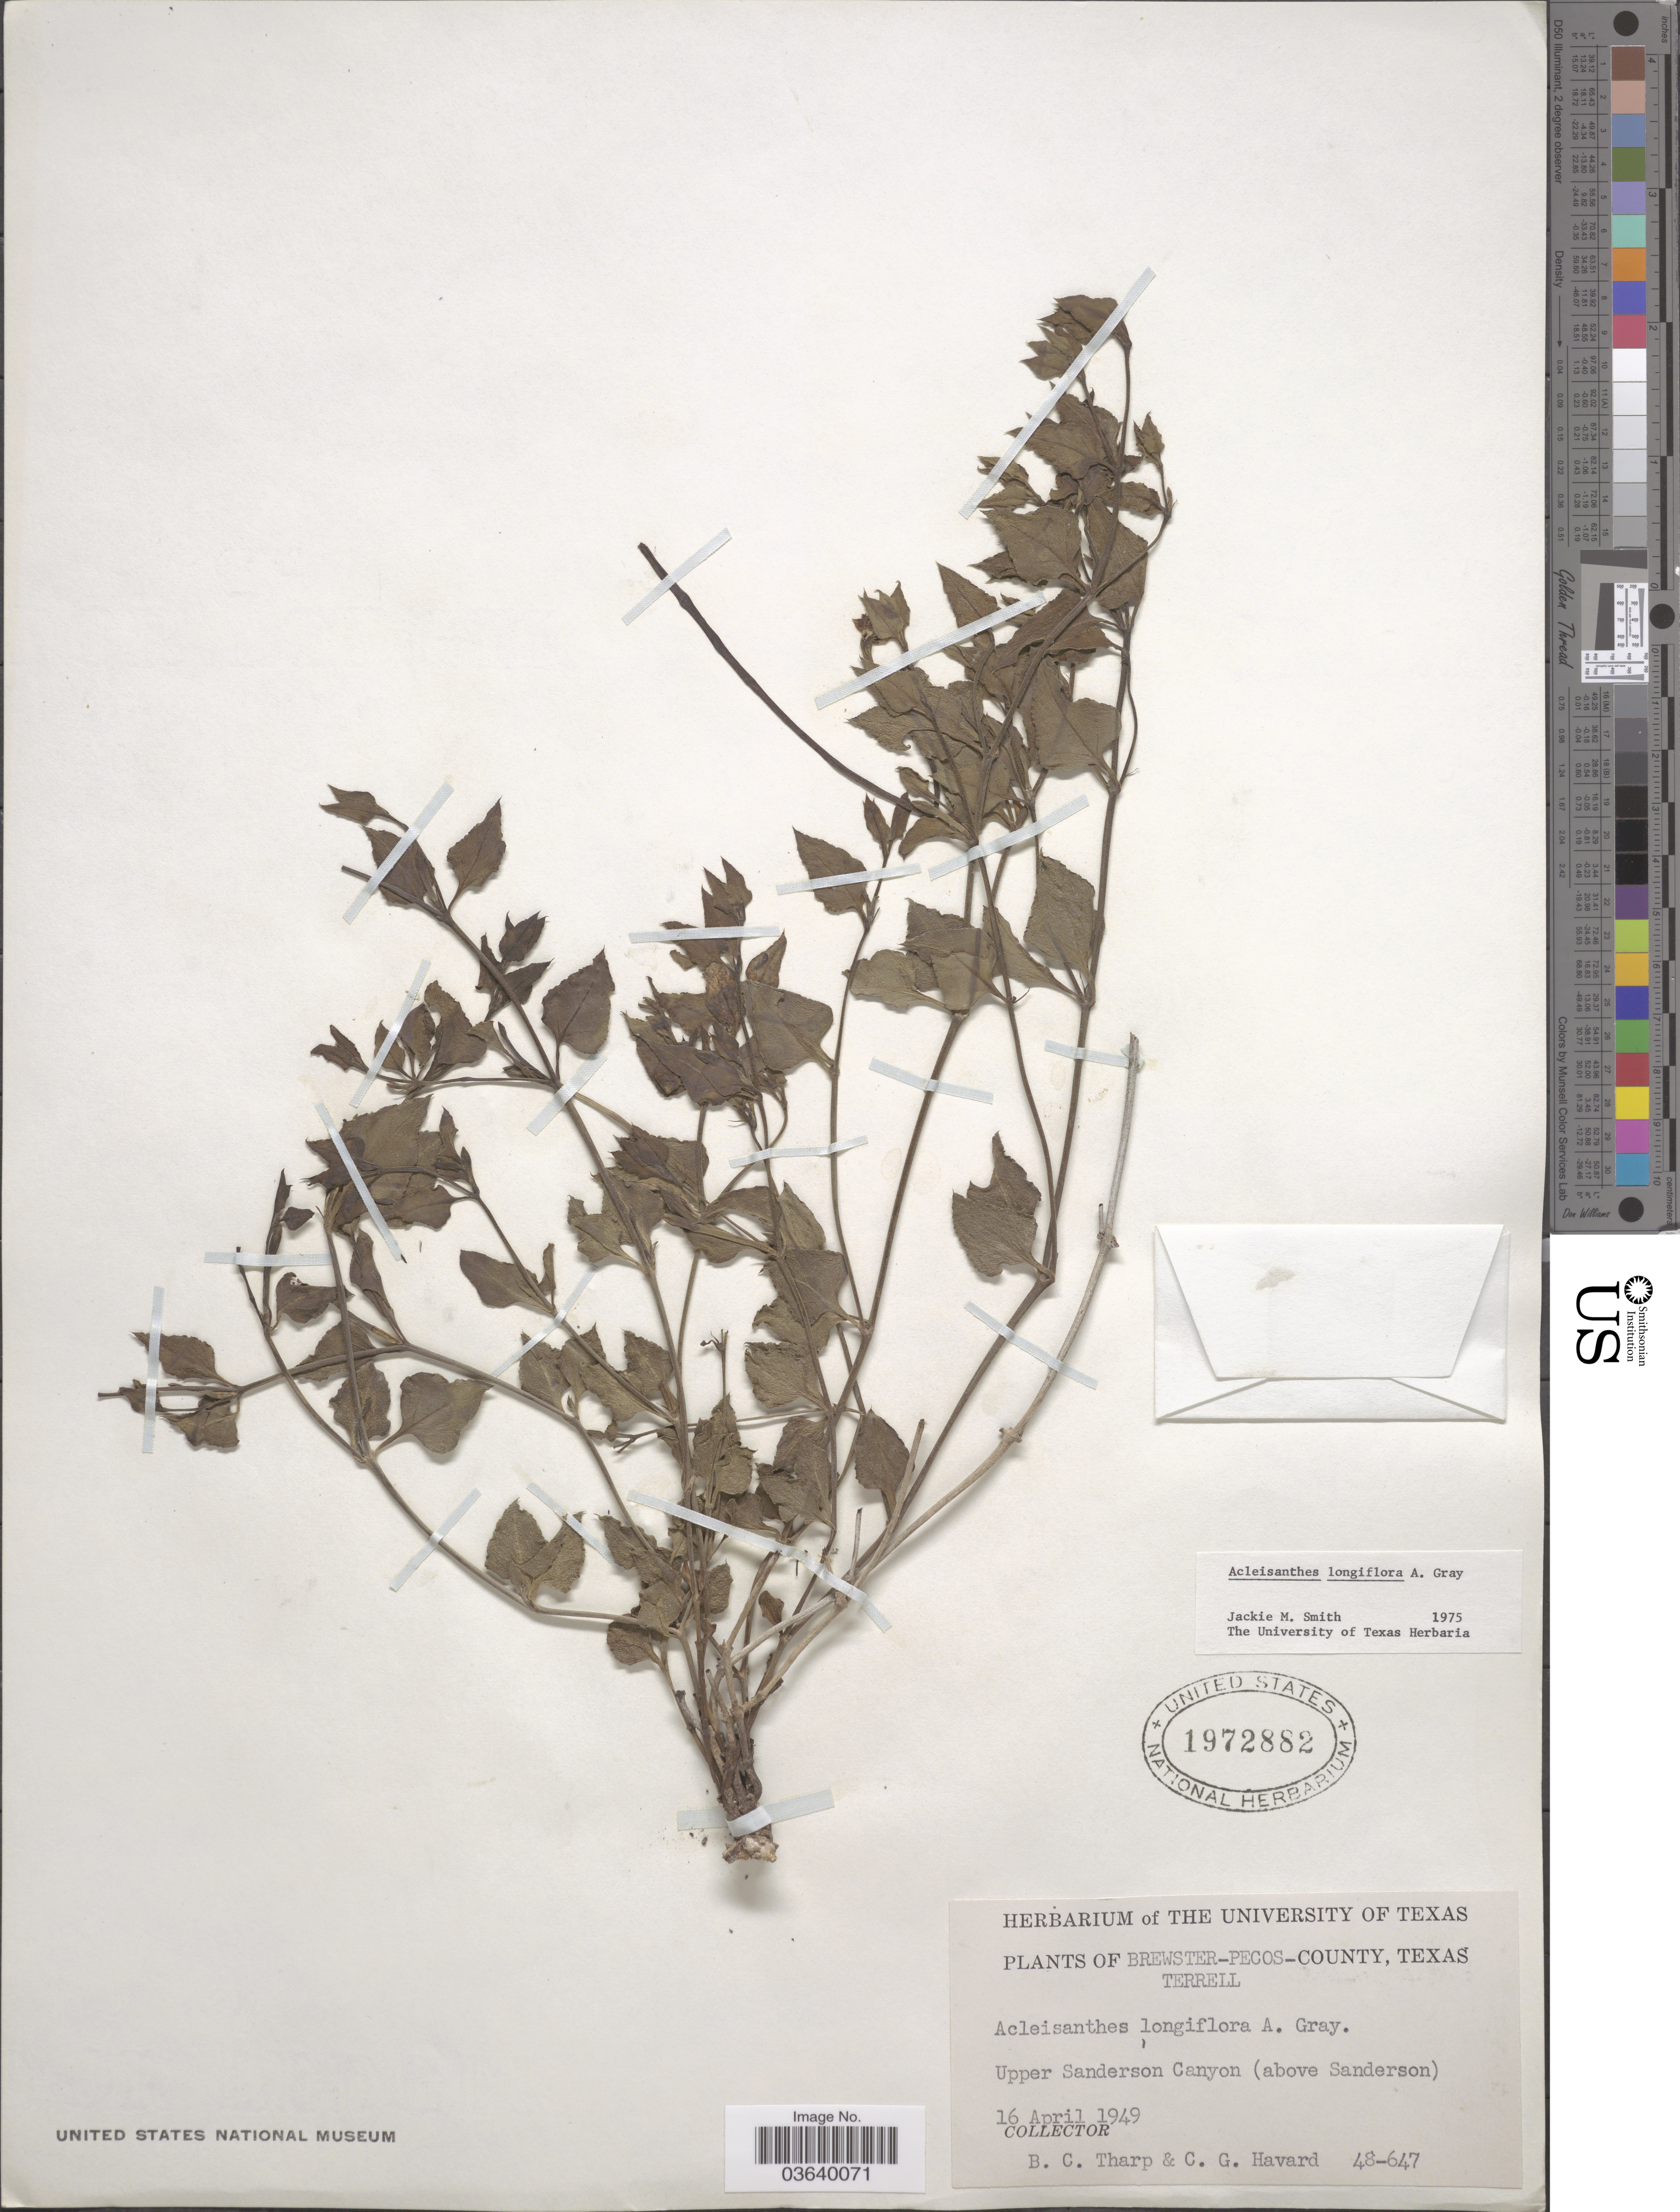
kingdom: Plantae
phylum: Tracheophyta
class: Magnoliopsida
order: Caryophyllales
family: Nyctaginaceae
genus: Acleisanthes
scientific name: Acleisanthes longiflora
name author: A. Gray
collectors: B. C. Tharp & C. G. Havard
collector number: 48-647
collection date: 1949-04-16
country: United States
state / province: Texas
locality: Brewster-Pecos-County. Terrell [unsure placement]. Upper Sanderson Canyon (above Sanderson).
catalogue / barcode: US 1972882